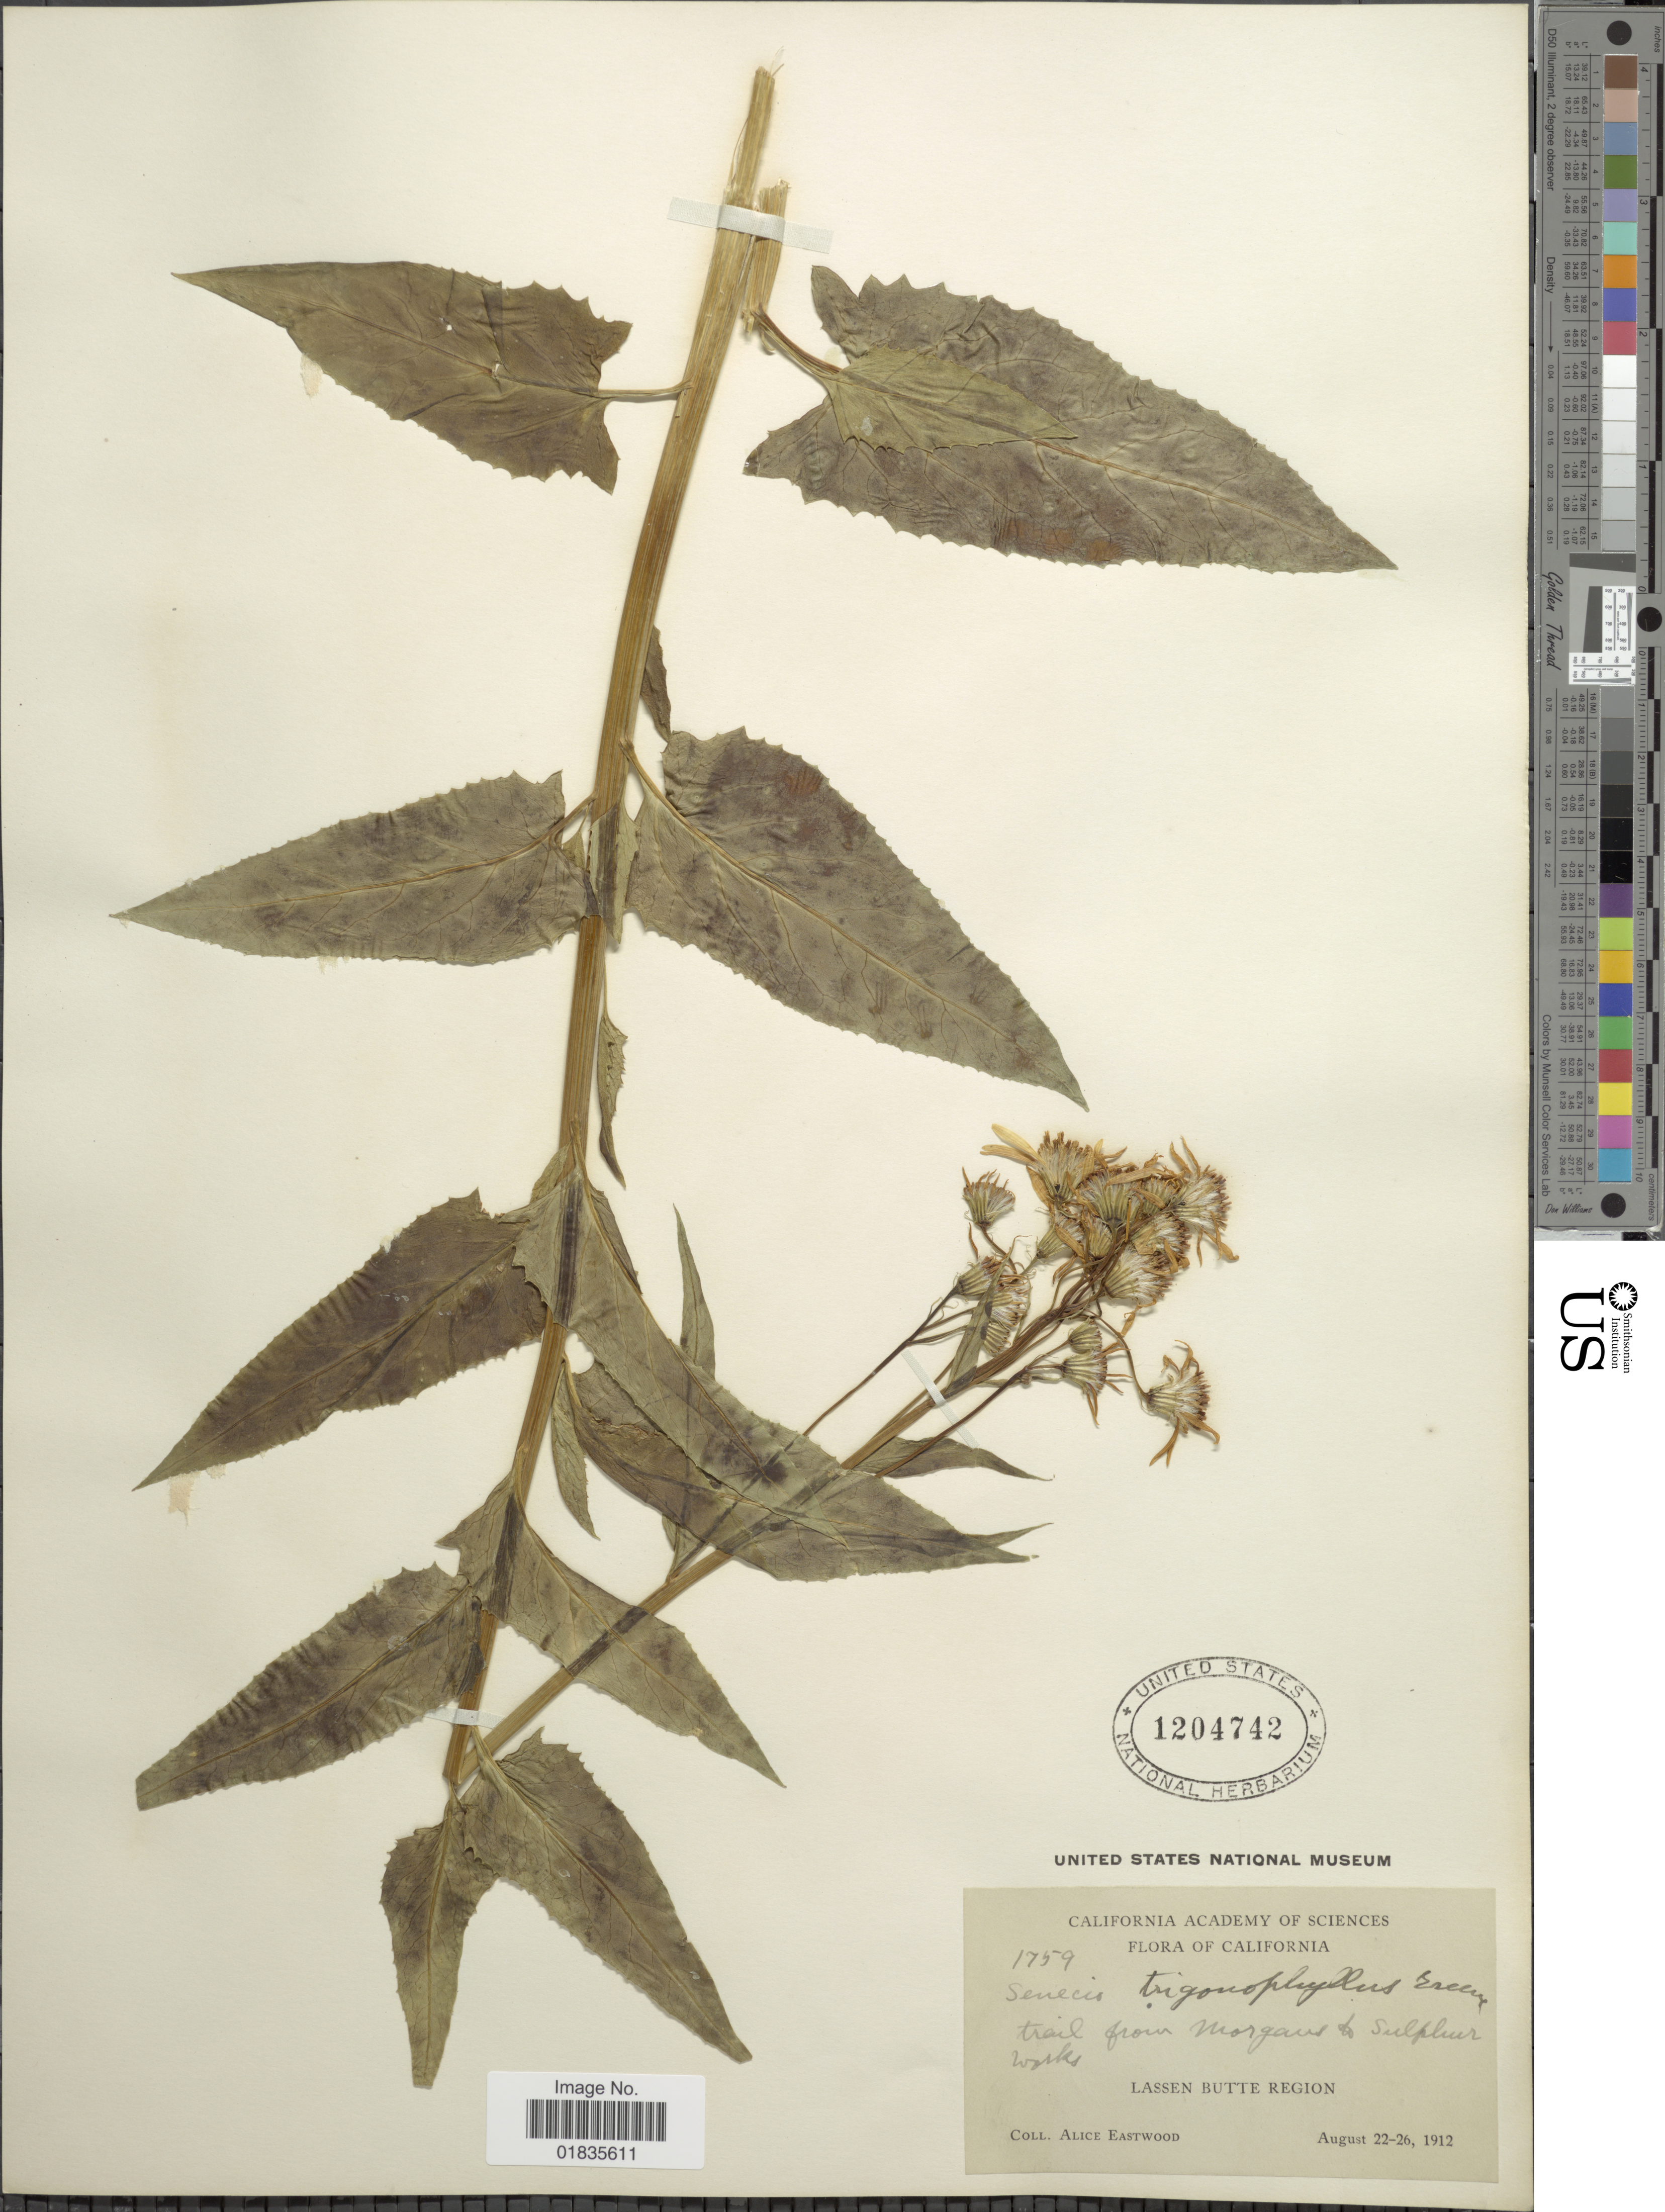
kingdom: Plantae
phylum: Tracheophyta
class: Magnoliopsida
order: Asterales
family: Asteraceae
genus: Senecio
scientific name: Senecio triangularis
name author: Hook.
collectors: A. Eastwood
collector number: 1759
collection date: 1912-08-22/1912-08-26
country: United States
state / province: California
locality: Lassen Butte Region, trail from Morgans to Sulphur works.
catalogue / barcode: US 1204742